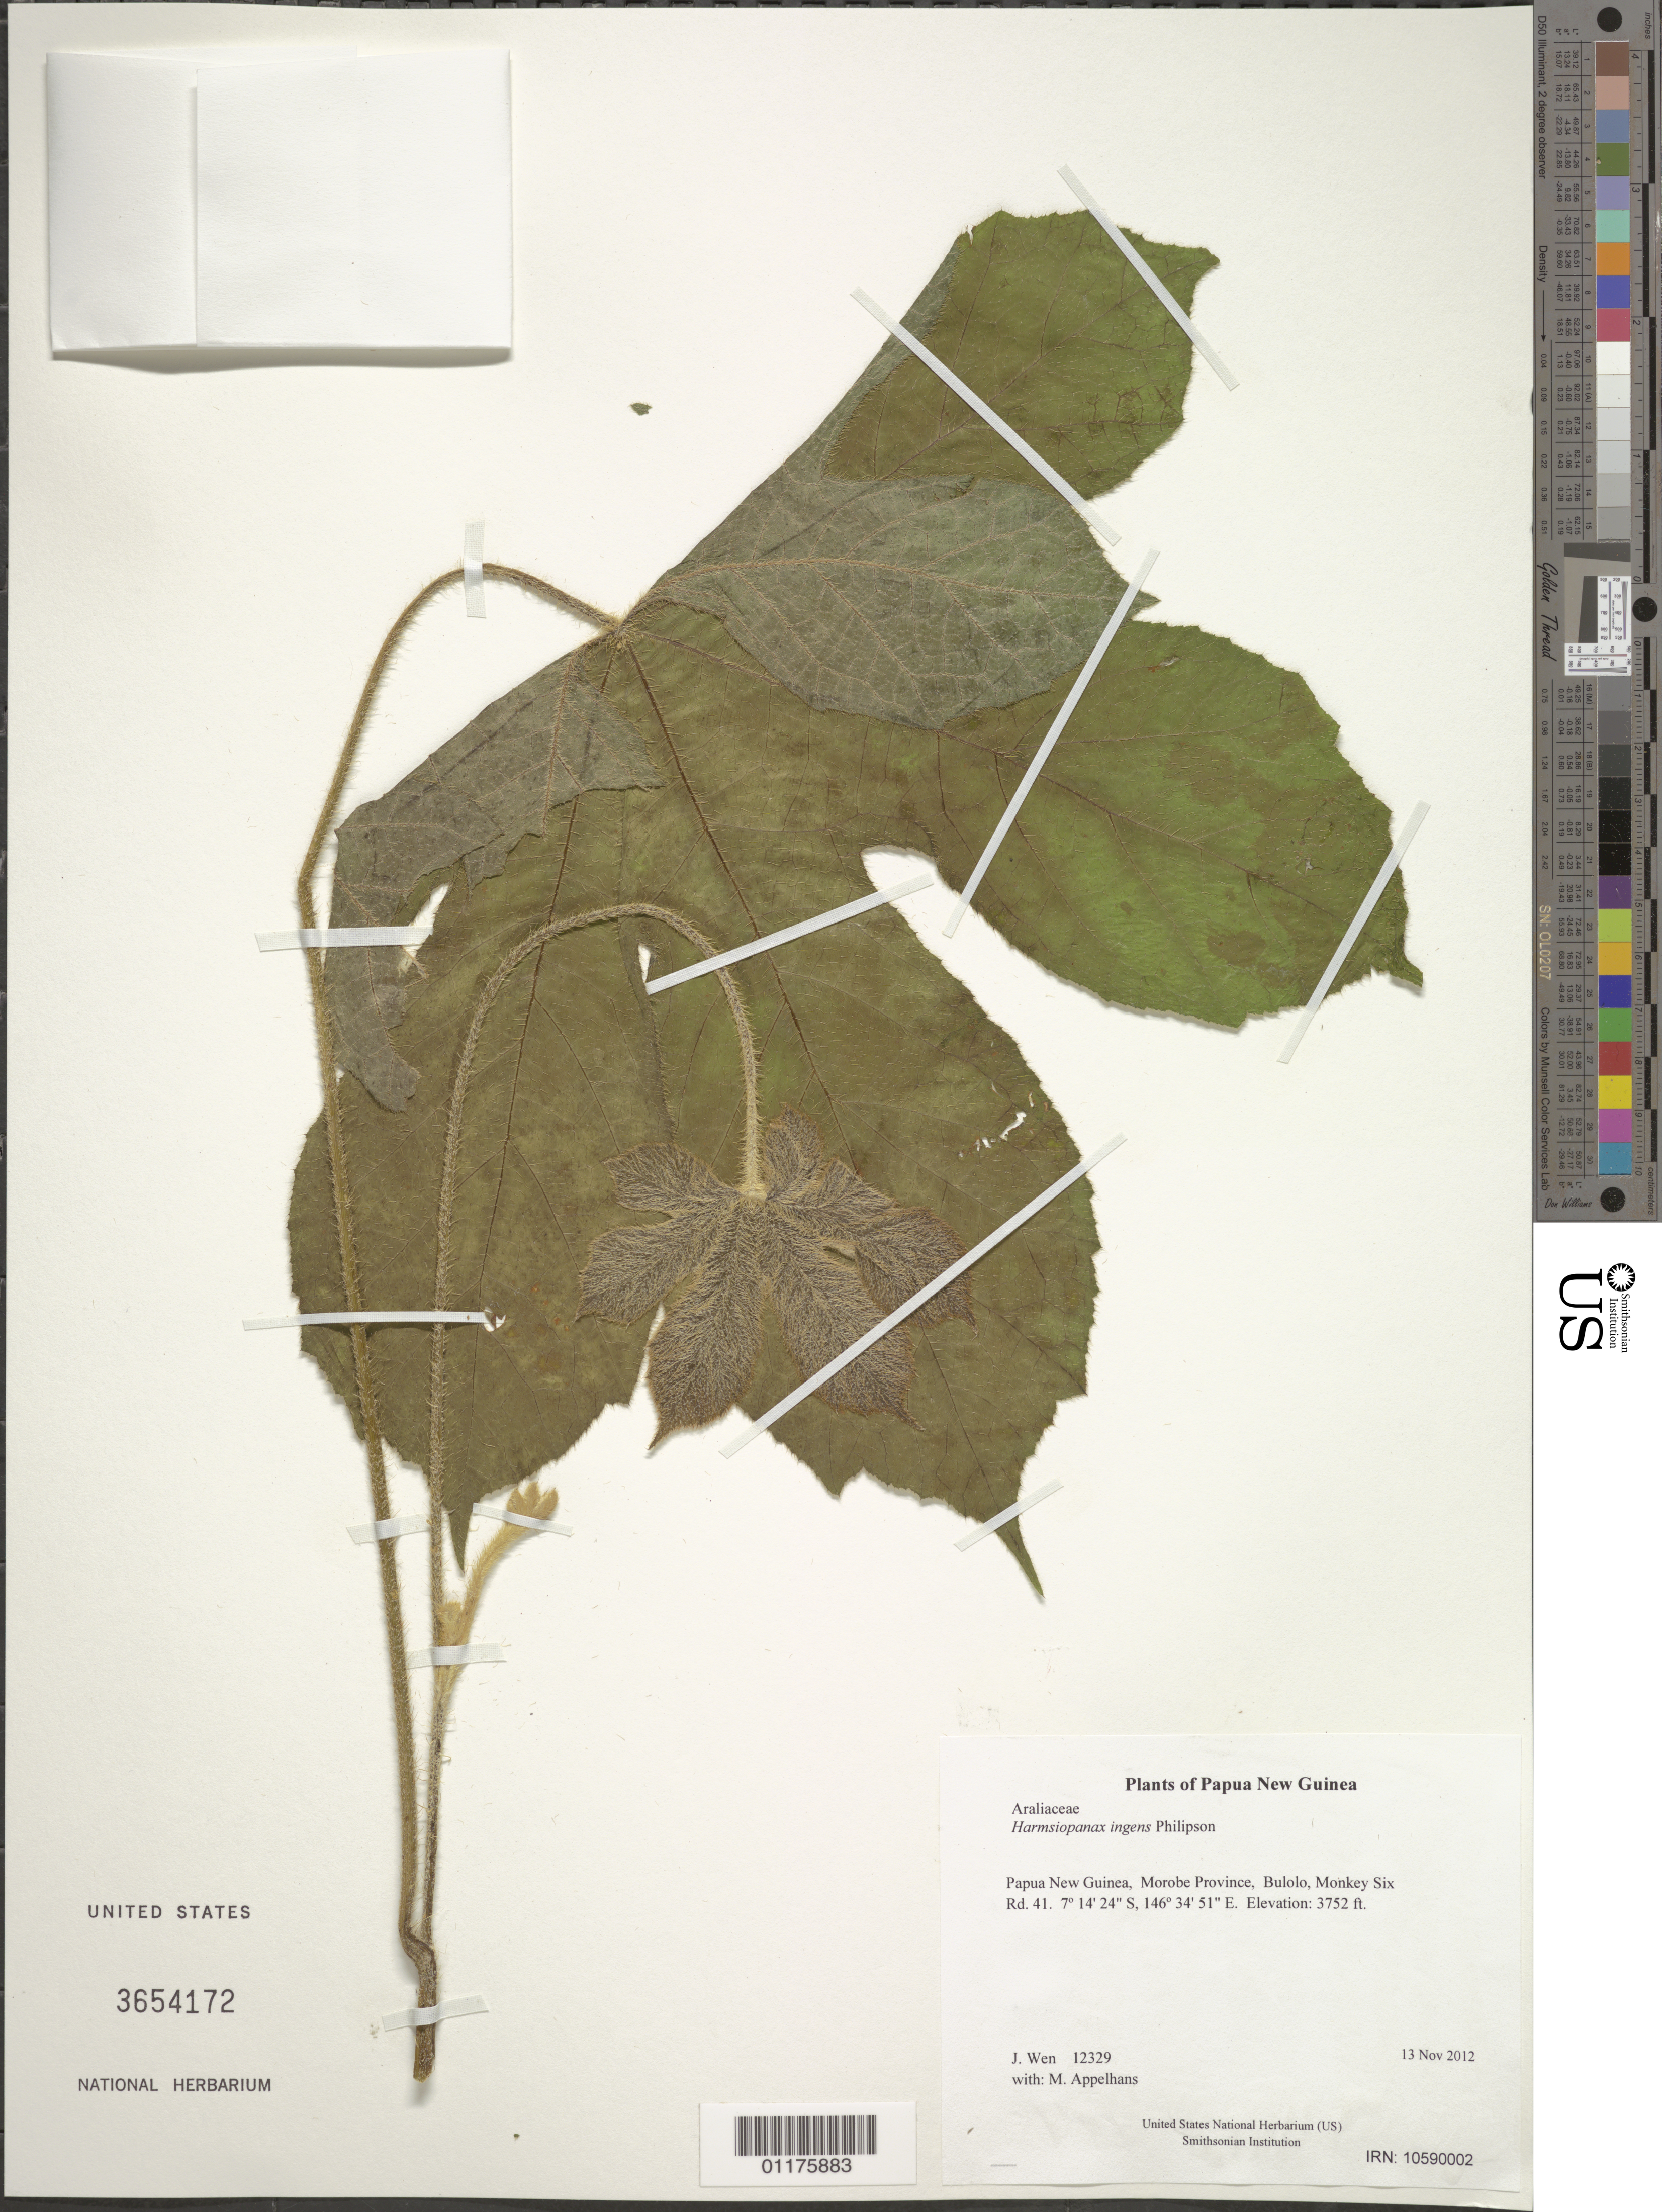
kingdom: Plantae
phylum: Tracheophyta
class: Magnoliopsida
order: Apiales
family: Araliaceae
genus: Harmsiopanax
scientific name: Harmsiopanax ingens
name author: Philipson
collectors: M. Appelhans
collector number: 12329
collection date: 2012-11-13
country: Papua New Guinea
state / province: Morobe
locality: Bulolo, Monkey Six Rd. 41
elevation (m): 1144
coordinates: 07 14.407 S, 146 34.852 E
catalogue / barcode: US 3654172